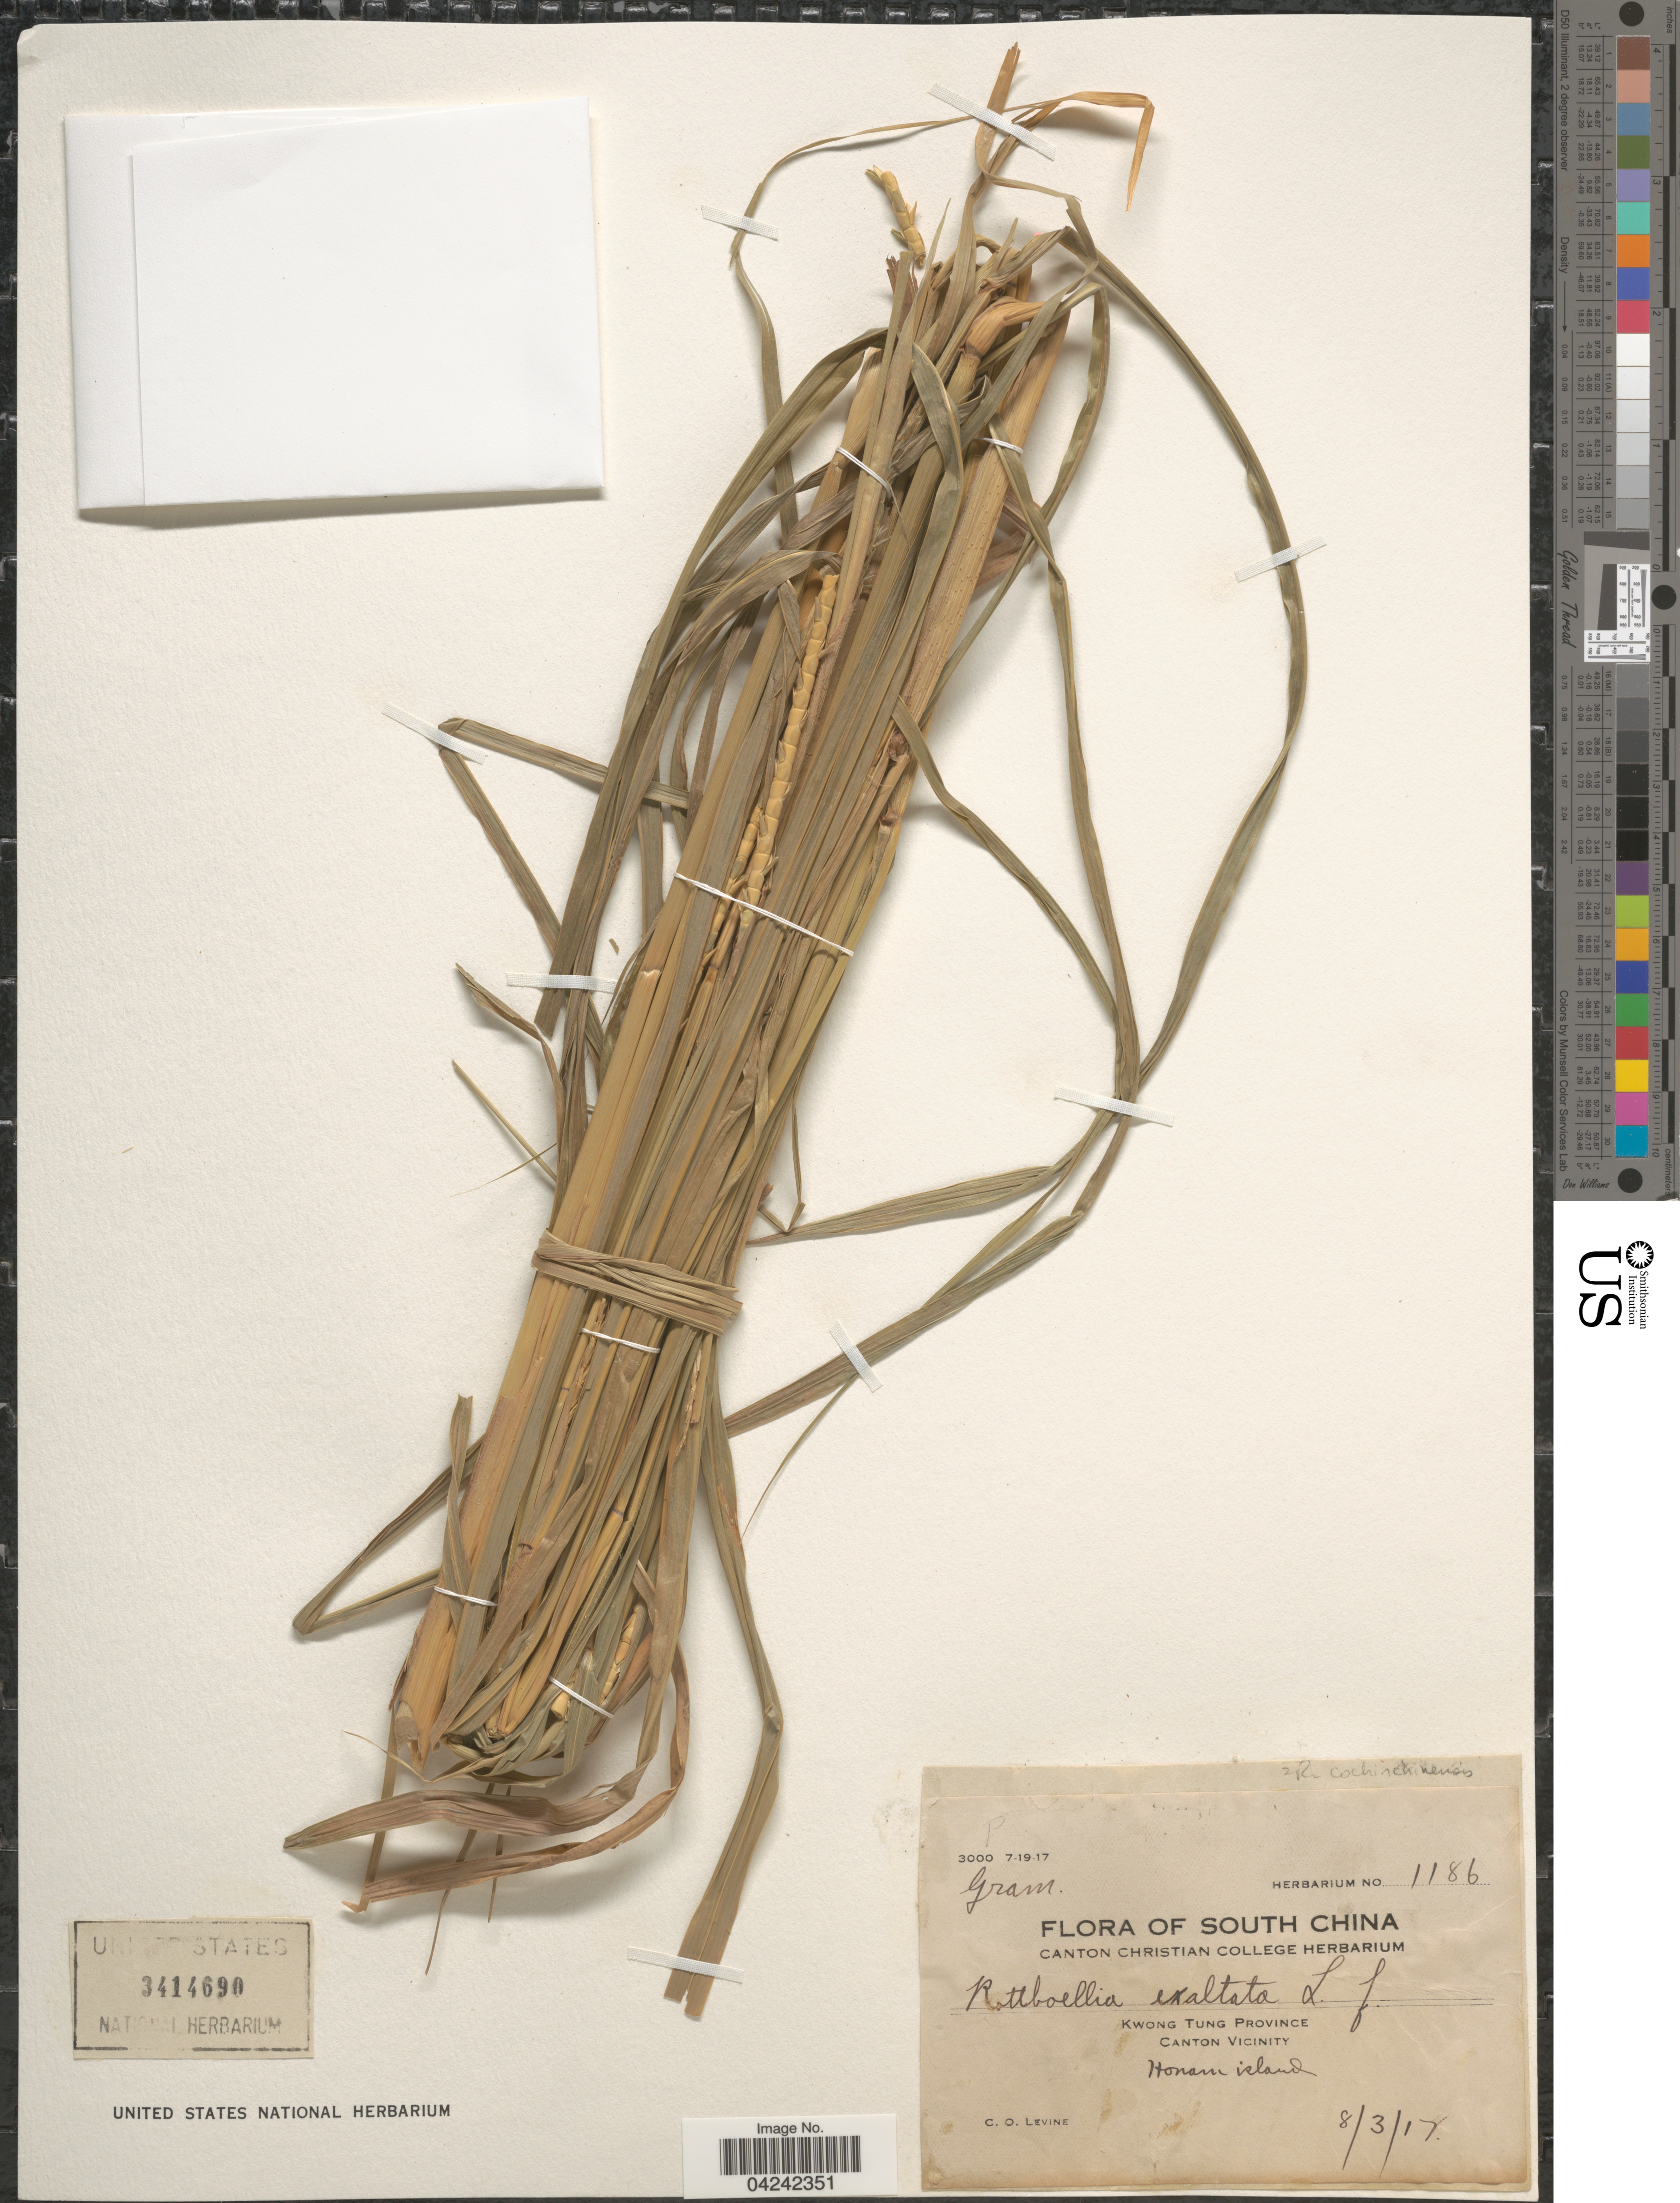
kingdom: Plantae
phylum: Tracheophyta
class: Liliopsida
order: Poales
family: Poaceae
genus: Rottboellia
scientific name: Rottboellia cochinchinensis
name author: (Lour.) Clayton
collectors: C. O. Levine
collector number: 1186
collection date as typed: Transcribed d/m/y: 8/3/17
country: China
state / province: Guangdong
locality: South China. Kwong Tung Province. Canton Vicinity. Honam island.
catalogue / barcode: US 3414690